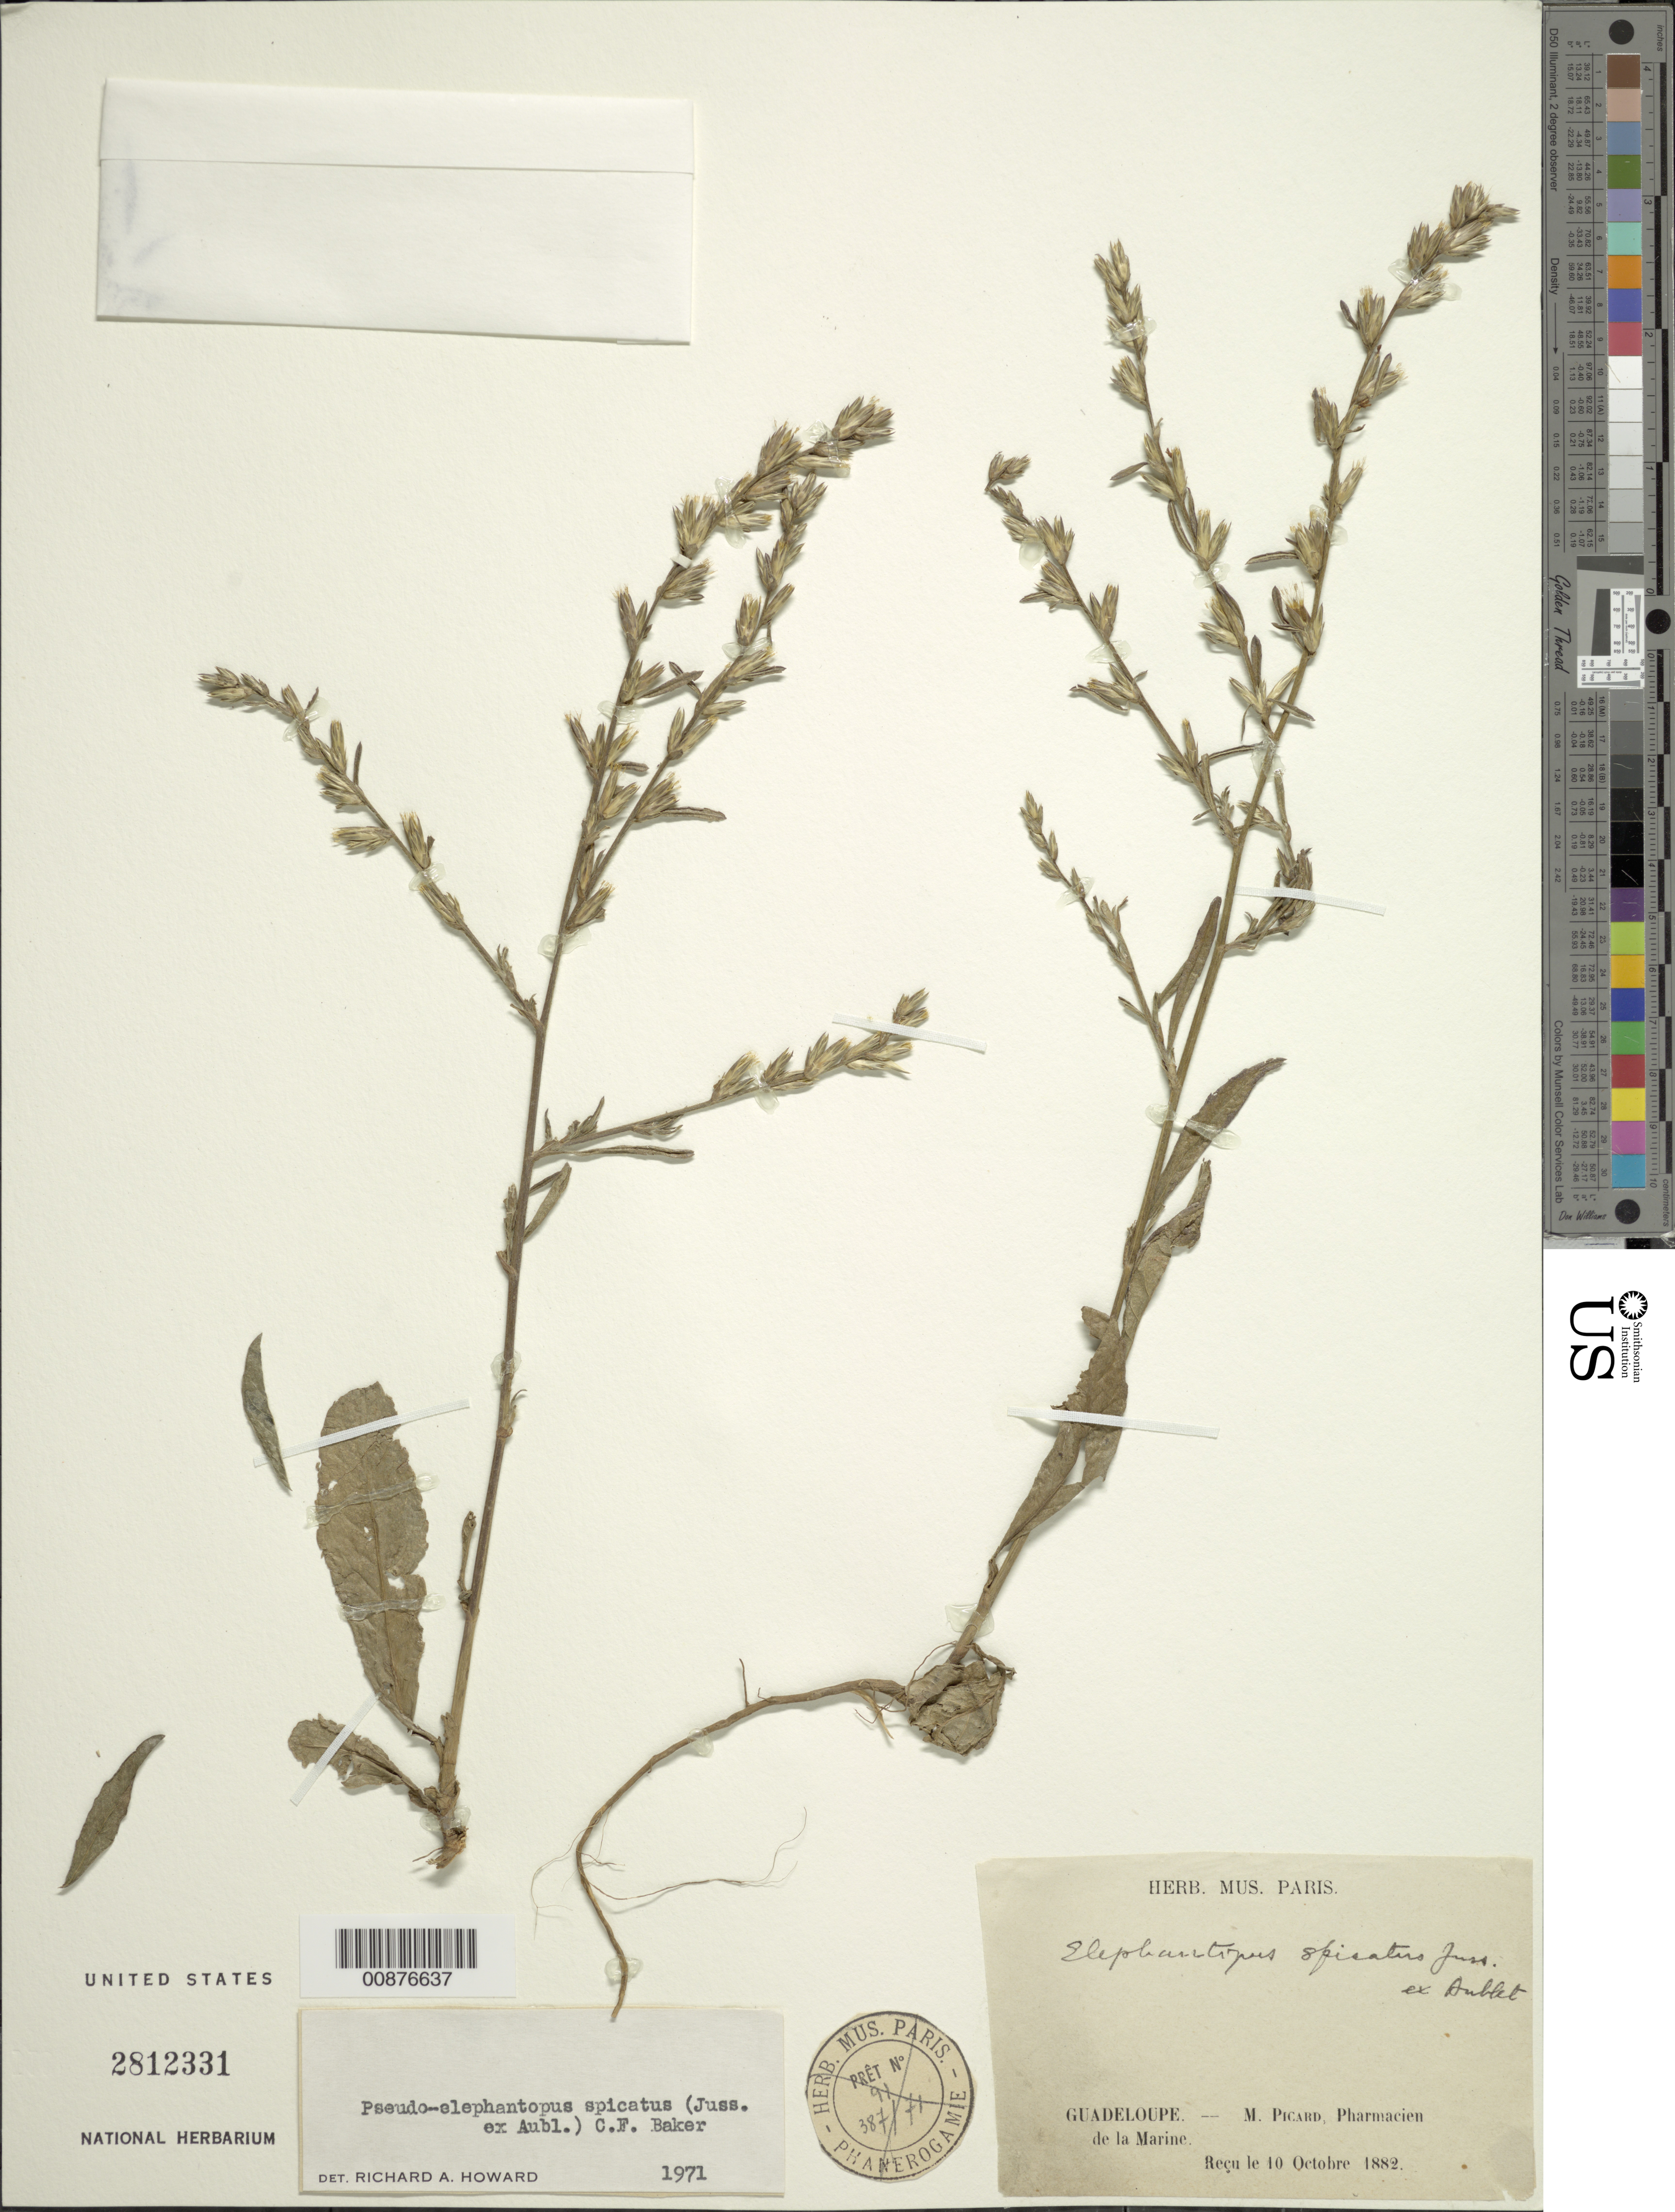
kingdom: Plantae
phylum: Tracheophyta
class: Magnoliopsida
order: Asterales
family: Asteraceae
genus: Pseudelephantopus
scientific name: Pseudelephantopus spicatus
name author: (Juss. ex Aubl.) C.F. Baker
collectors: M. Picard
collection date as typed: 10 Oct 1882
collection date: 1882-10-10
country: Guadeloupe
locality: Pharmacien de la Marine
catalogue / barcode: US 2812331